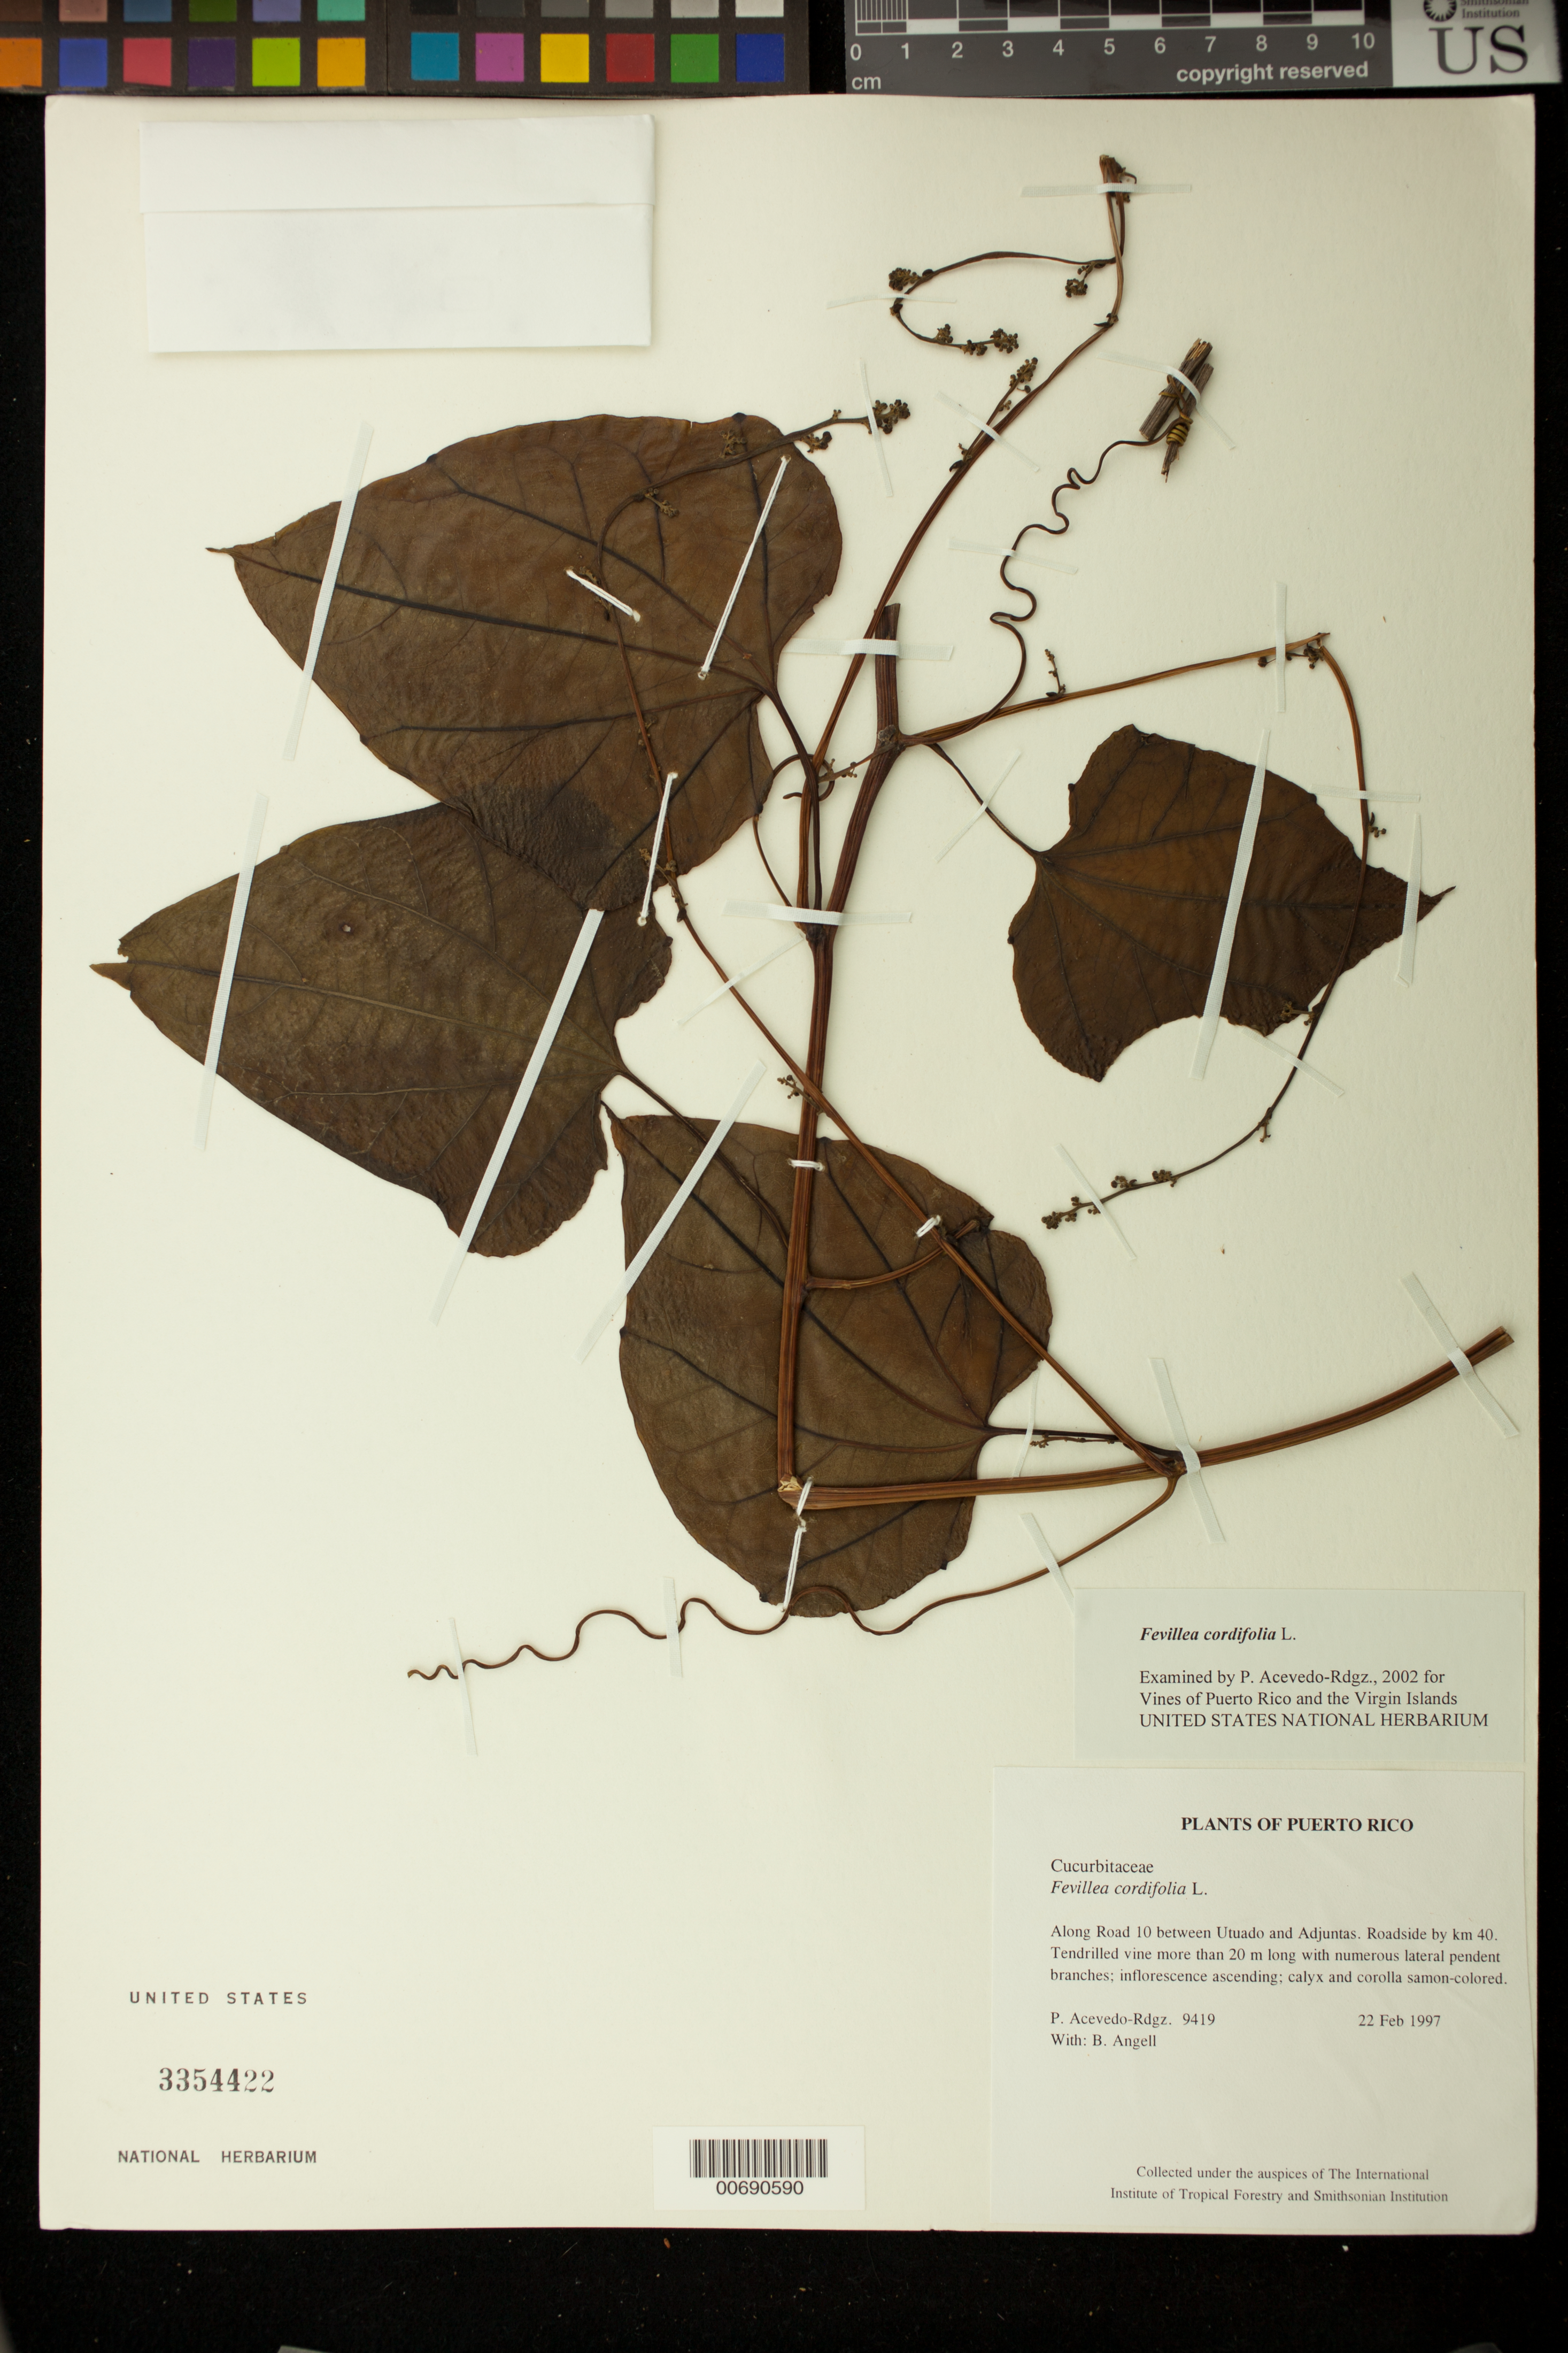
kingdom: Plantae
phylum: Tracheophyta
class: Magnoliopsida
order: Cucurbitales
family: Cucurbitaceae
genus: Fevillea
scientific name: Fevillea cordifolia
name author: L.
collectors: P. Acevedo-Rodr. & Bobbi Angell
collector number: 9419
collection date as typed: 22 Feb 1997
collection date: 1997-02-22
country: Puerto Rico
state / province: Adjuntas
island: Puerto Rico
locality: Along Road 10 between Utuado and Adjuntas;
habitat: Roadside by km 40.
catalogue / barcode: US 3354422